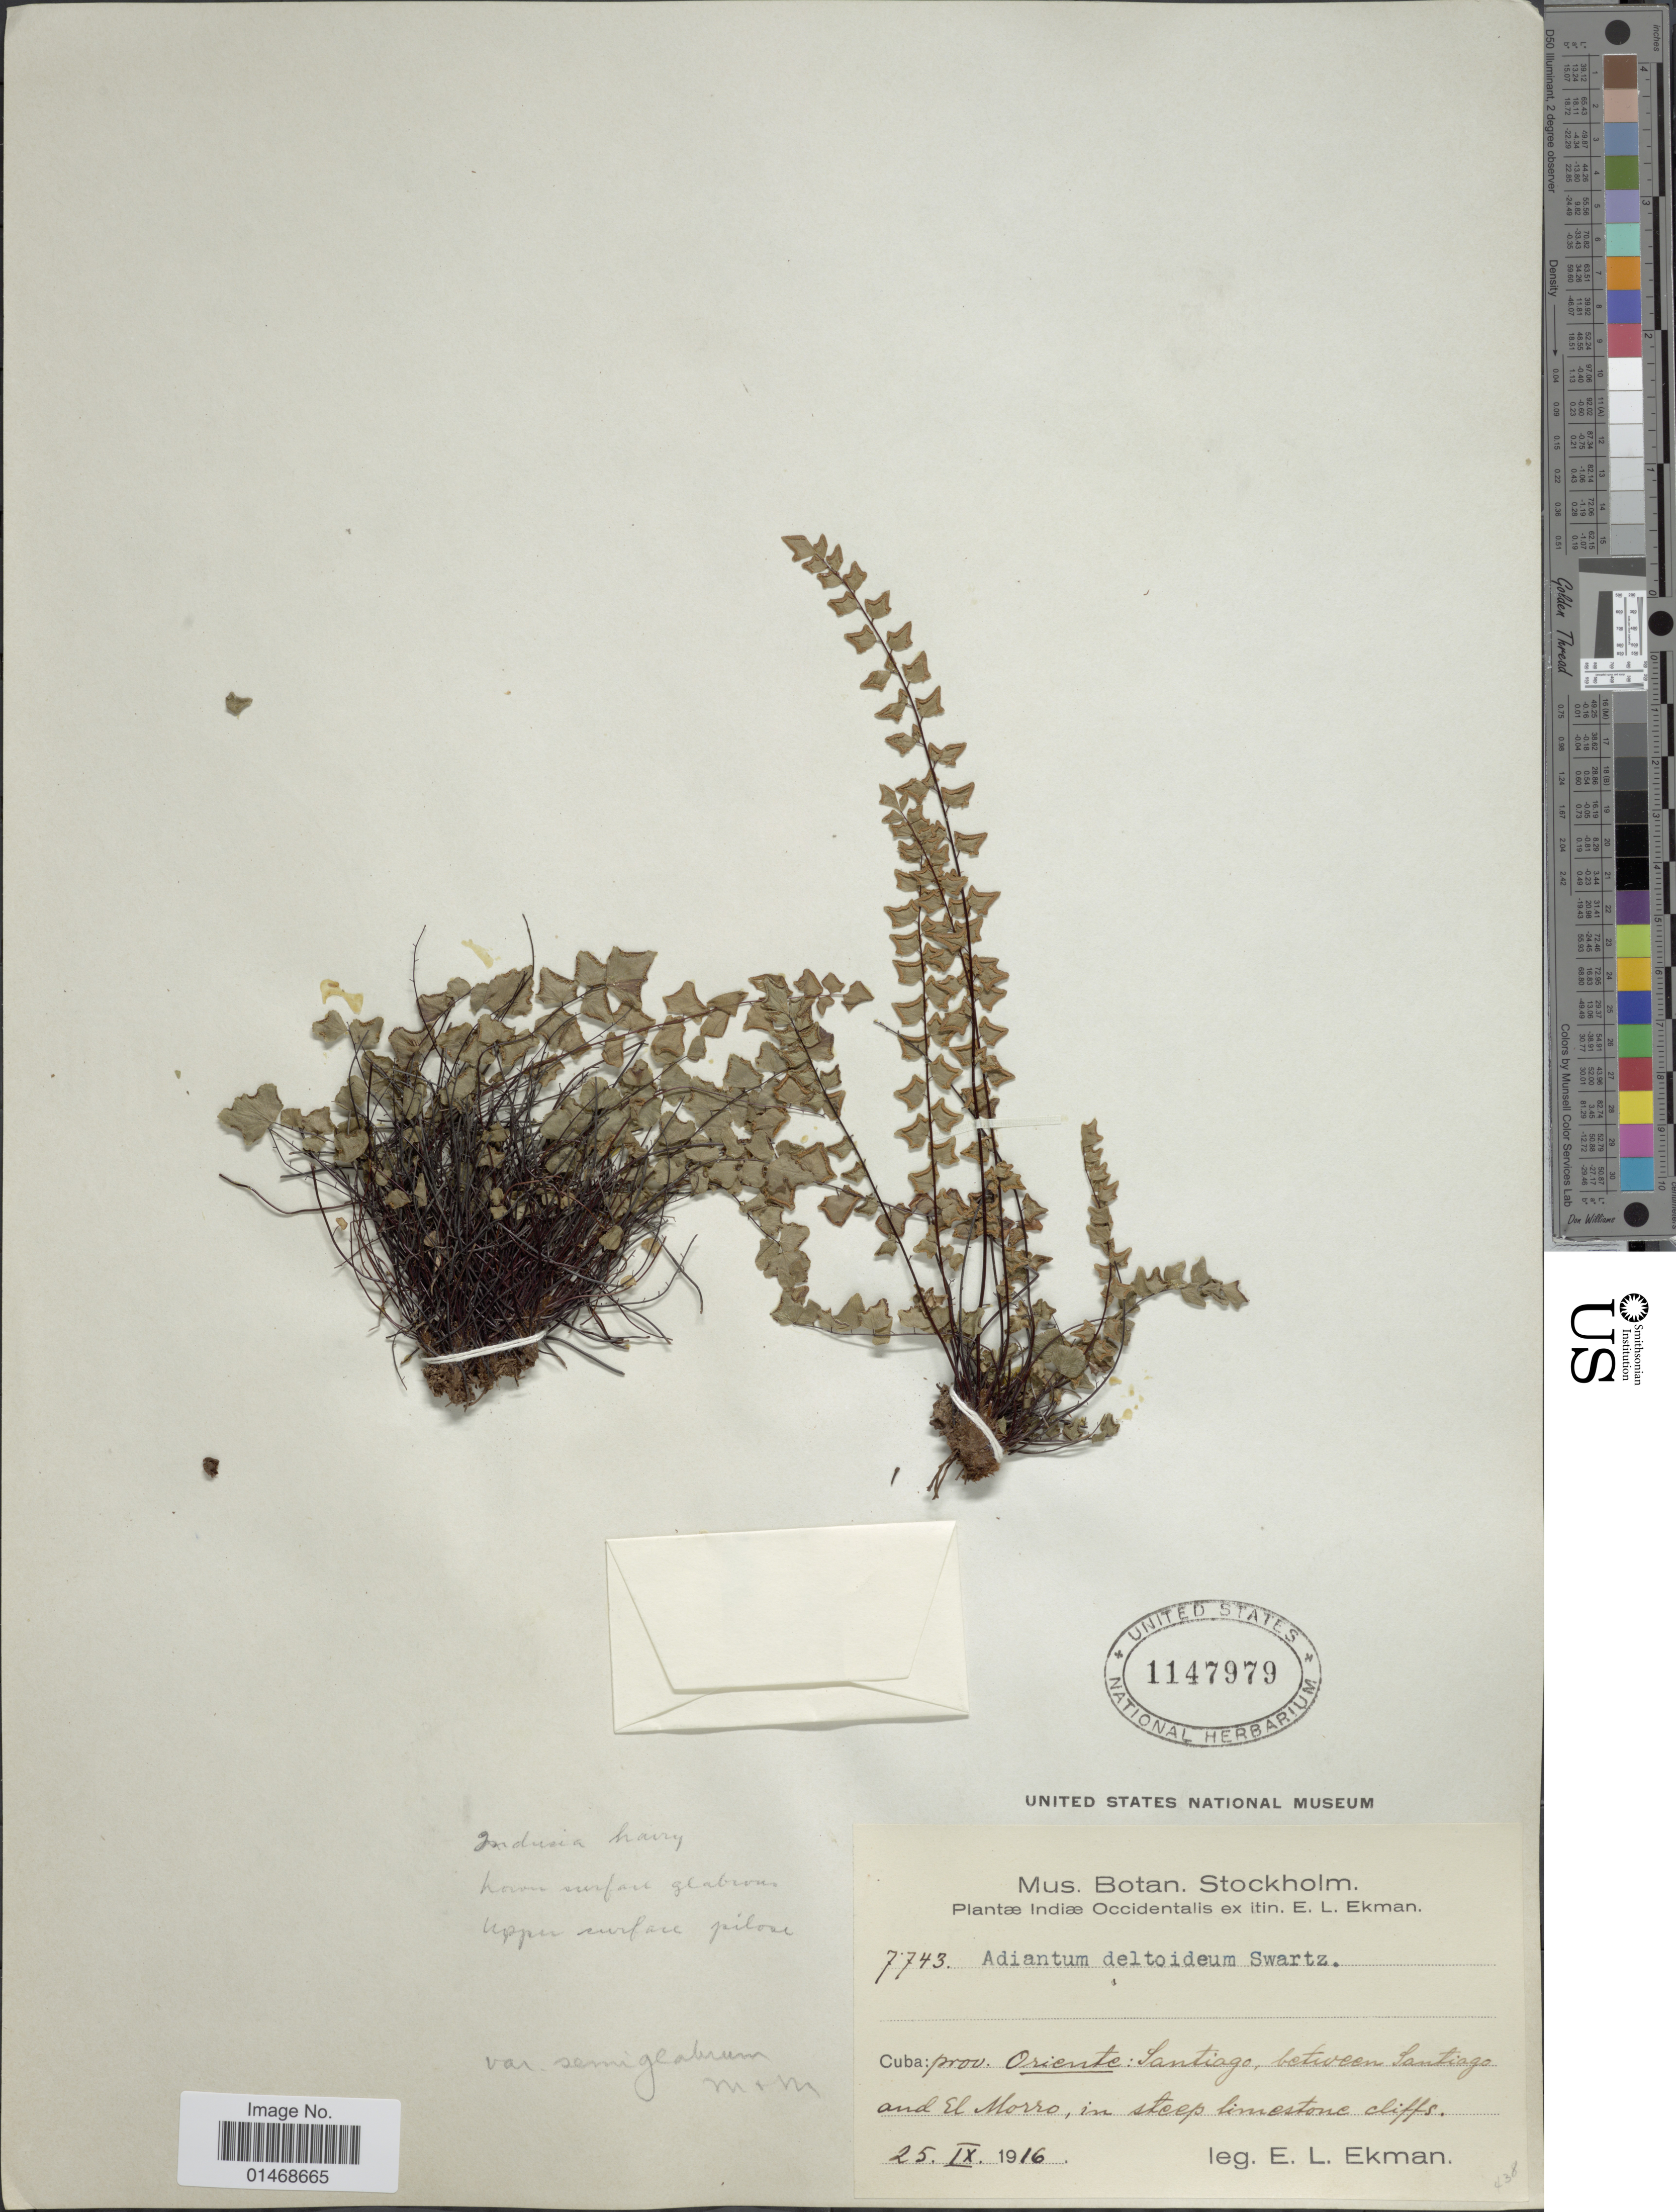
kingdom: Plantae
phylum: Tracheophyta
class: Polypodiopsida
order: Polypodiales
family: Pteridaceae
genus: Adiantum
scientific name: Adiantum deltoideum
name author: Sw.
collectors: E. L. Ekman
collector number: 7743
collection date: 1916-09-25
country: Cuba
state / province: Oriente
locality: Santiago, between Santiago and El Morro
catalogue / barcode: US 1147979